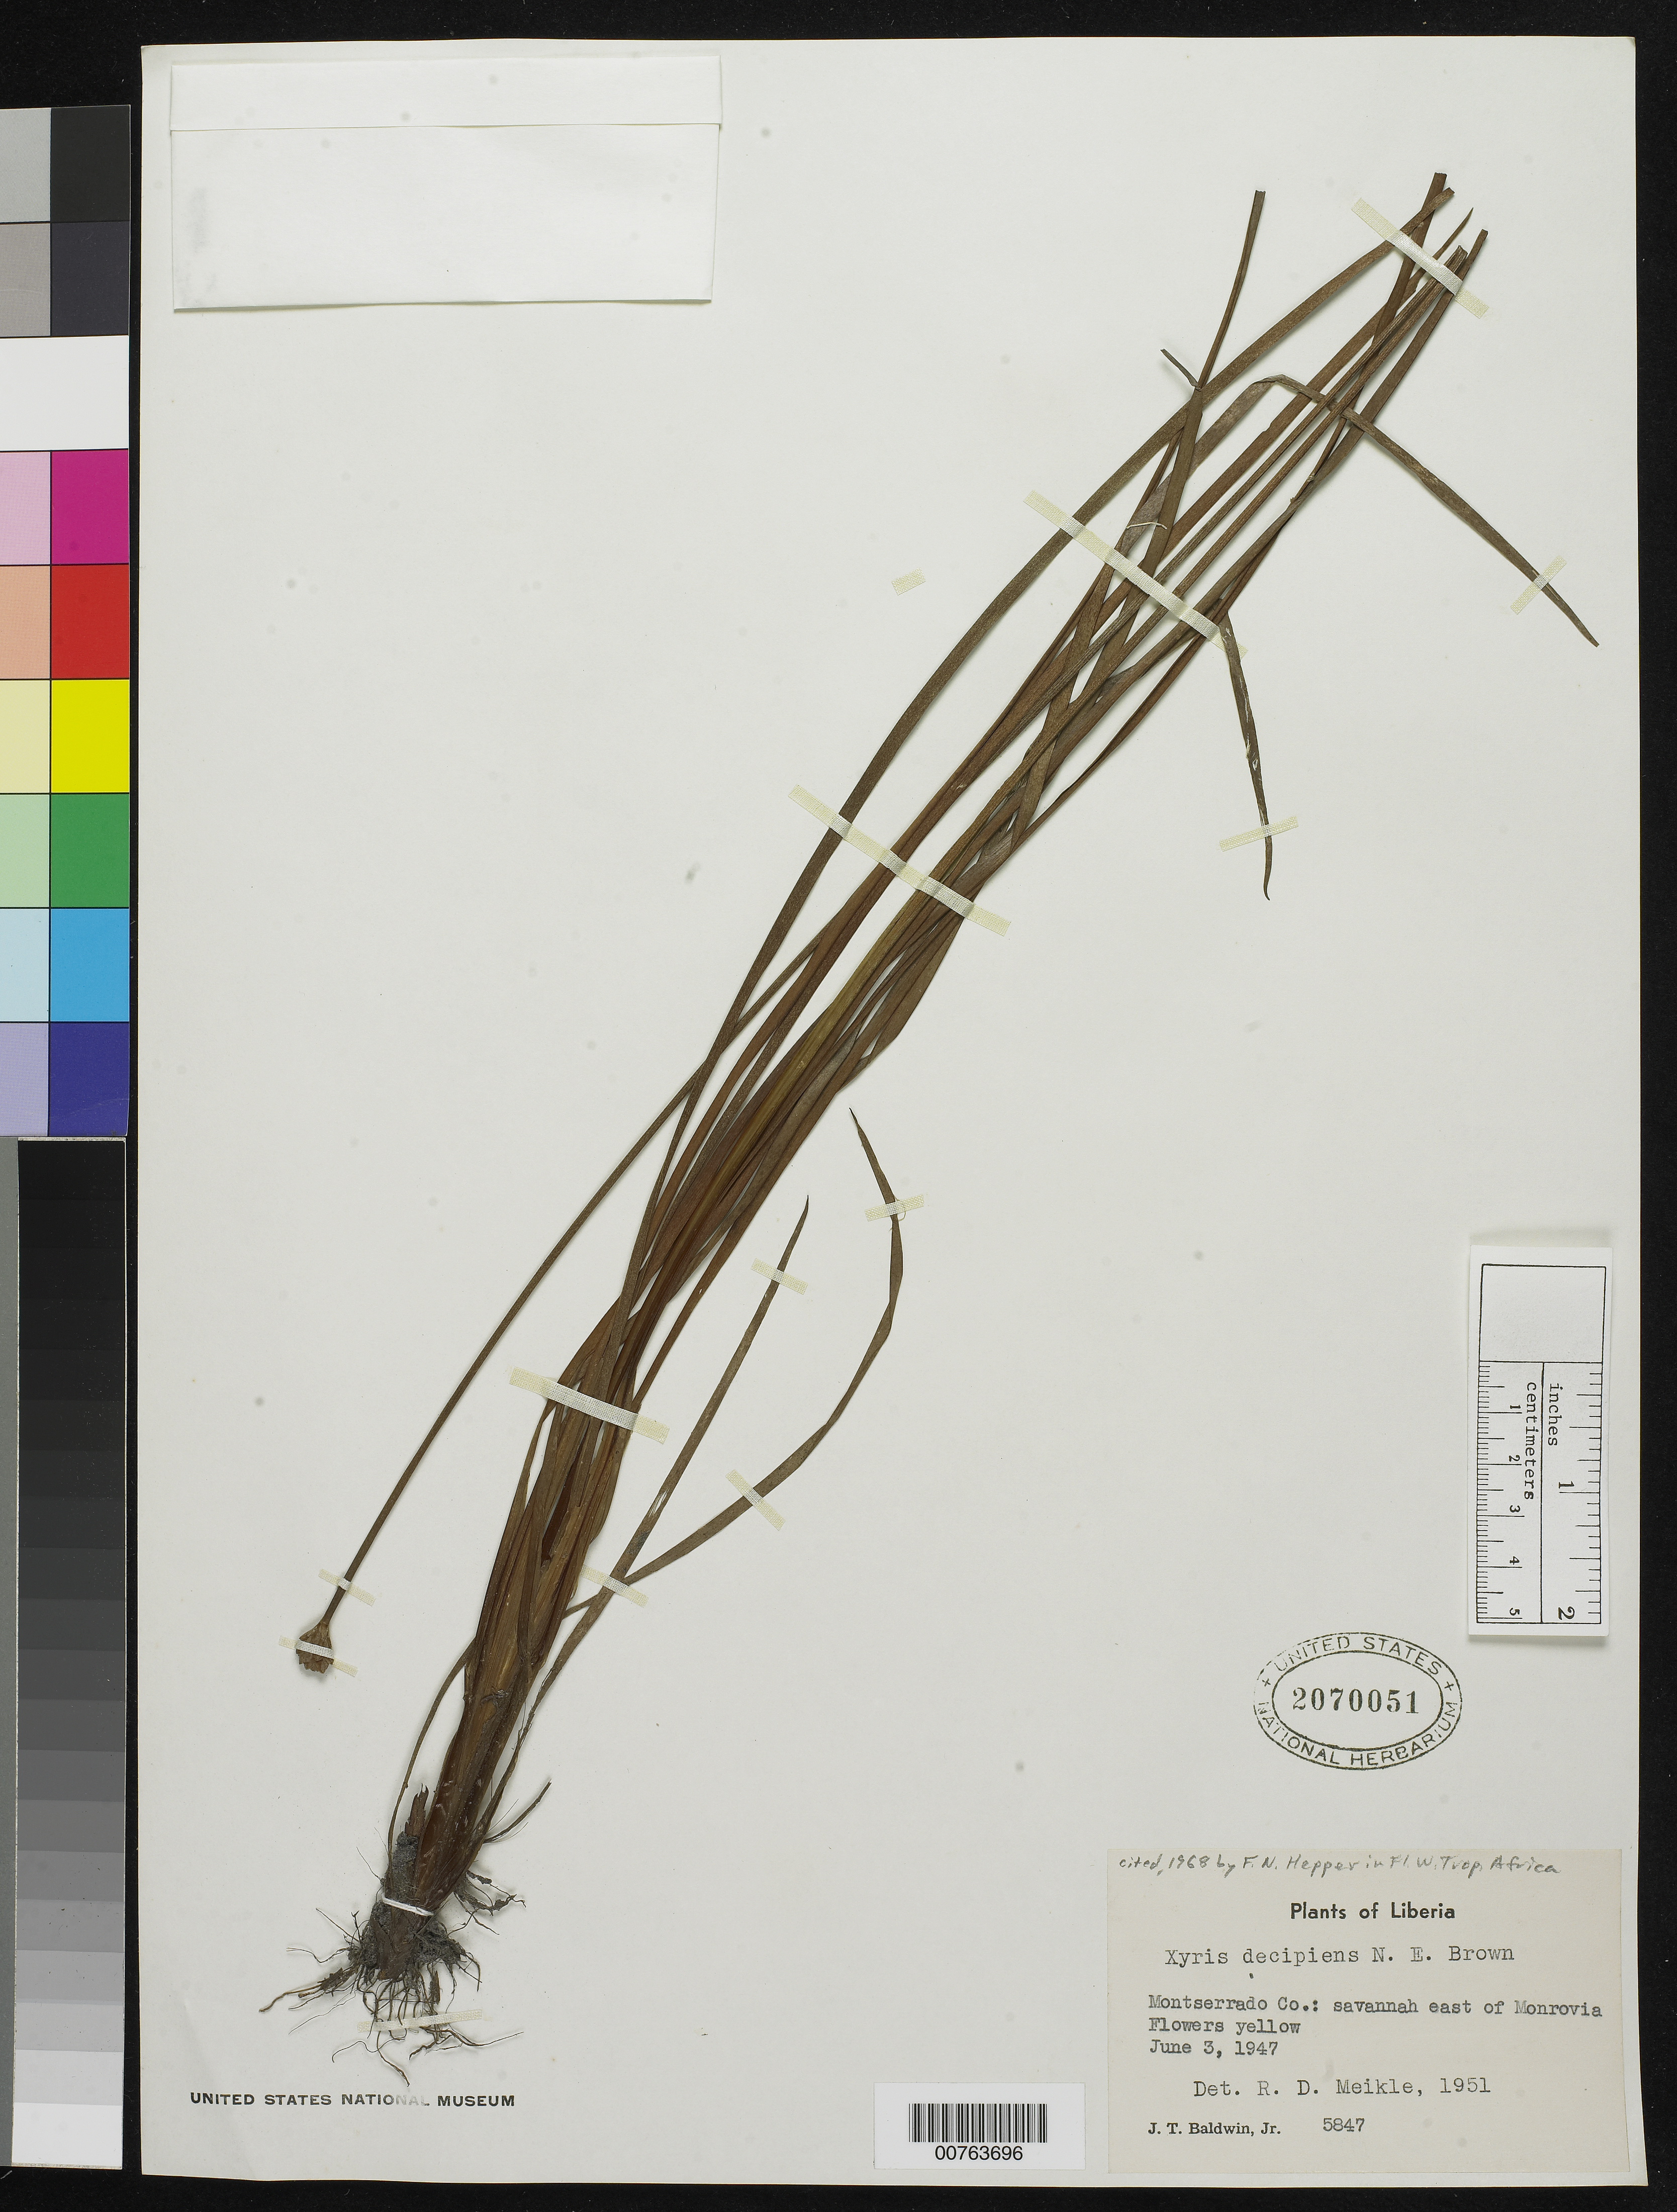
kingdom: Plantae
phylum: Tracheophyta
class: Liliopsida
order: Poales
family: Xyridaceae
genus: Xyris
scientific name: Xyris decipiens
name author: N.E. Br.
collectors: J. T. Baldwin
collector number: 5847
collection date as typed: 03 Jun 1947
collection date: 1947-06-03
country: Liberia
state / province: Montserrado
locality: E of Monrovia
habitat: Savannah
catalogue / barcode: US 2070051